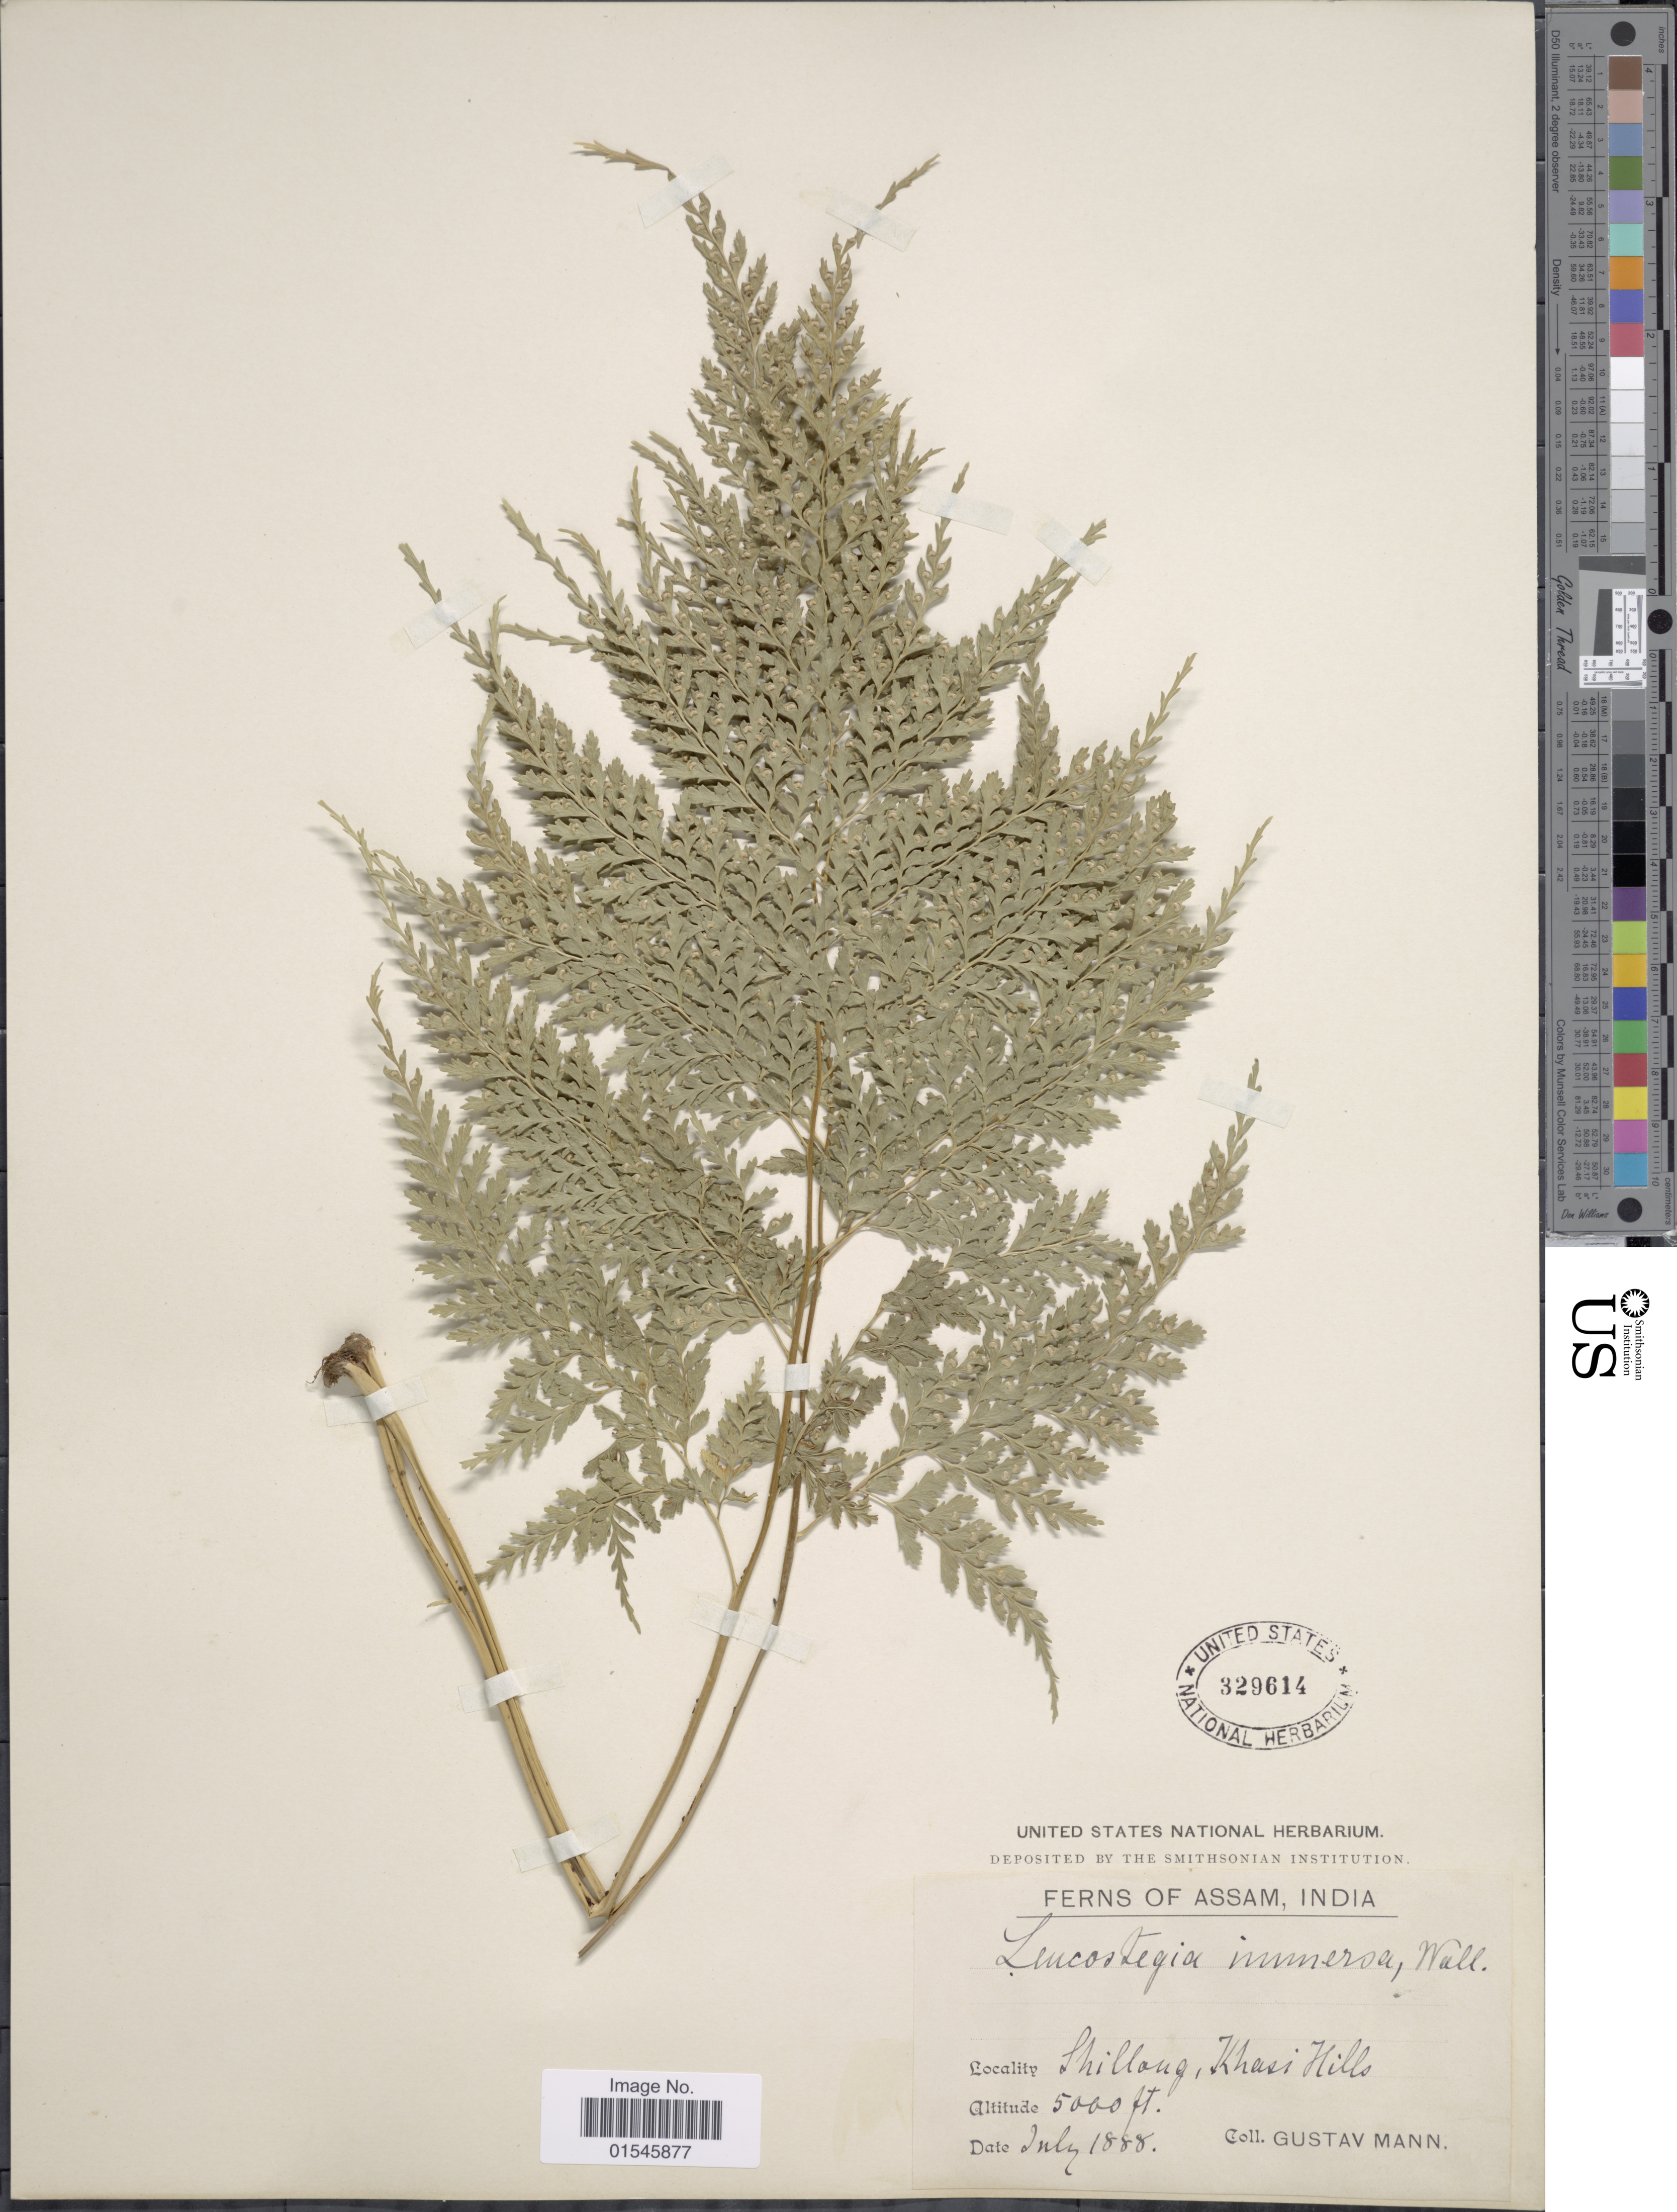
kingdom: Plantae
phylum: Tracheophyta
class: Polypodiopsida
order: Polypodiales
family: Hypodematiaceae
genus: Leucostegia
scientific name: Leucostegia truncata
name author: (D. Don) Fraser-Jenk.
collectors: G. Mann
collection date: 1888-07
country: India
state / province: Meghalaya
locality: Shillong, Khasi Hills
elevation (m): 1524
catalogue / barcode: US 329614